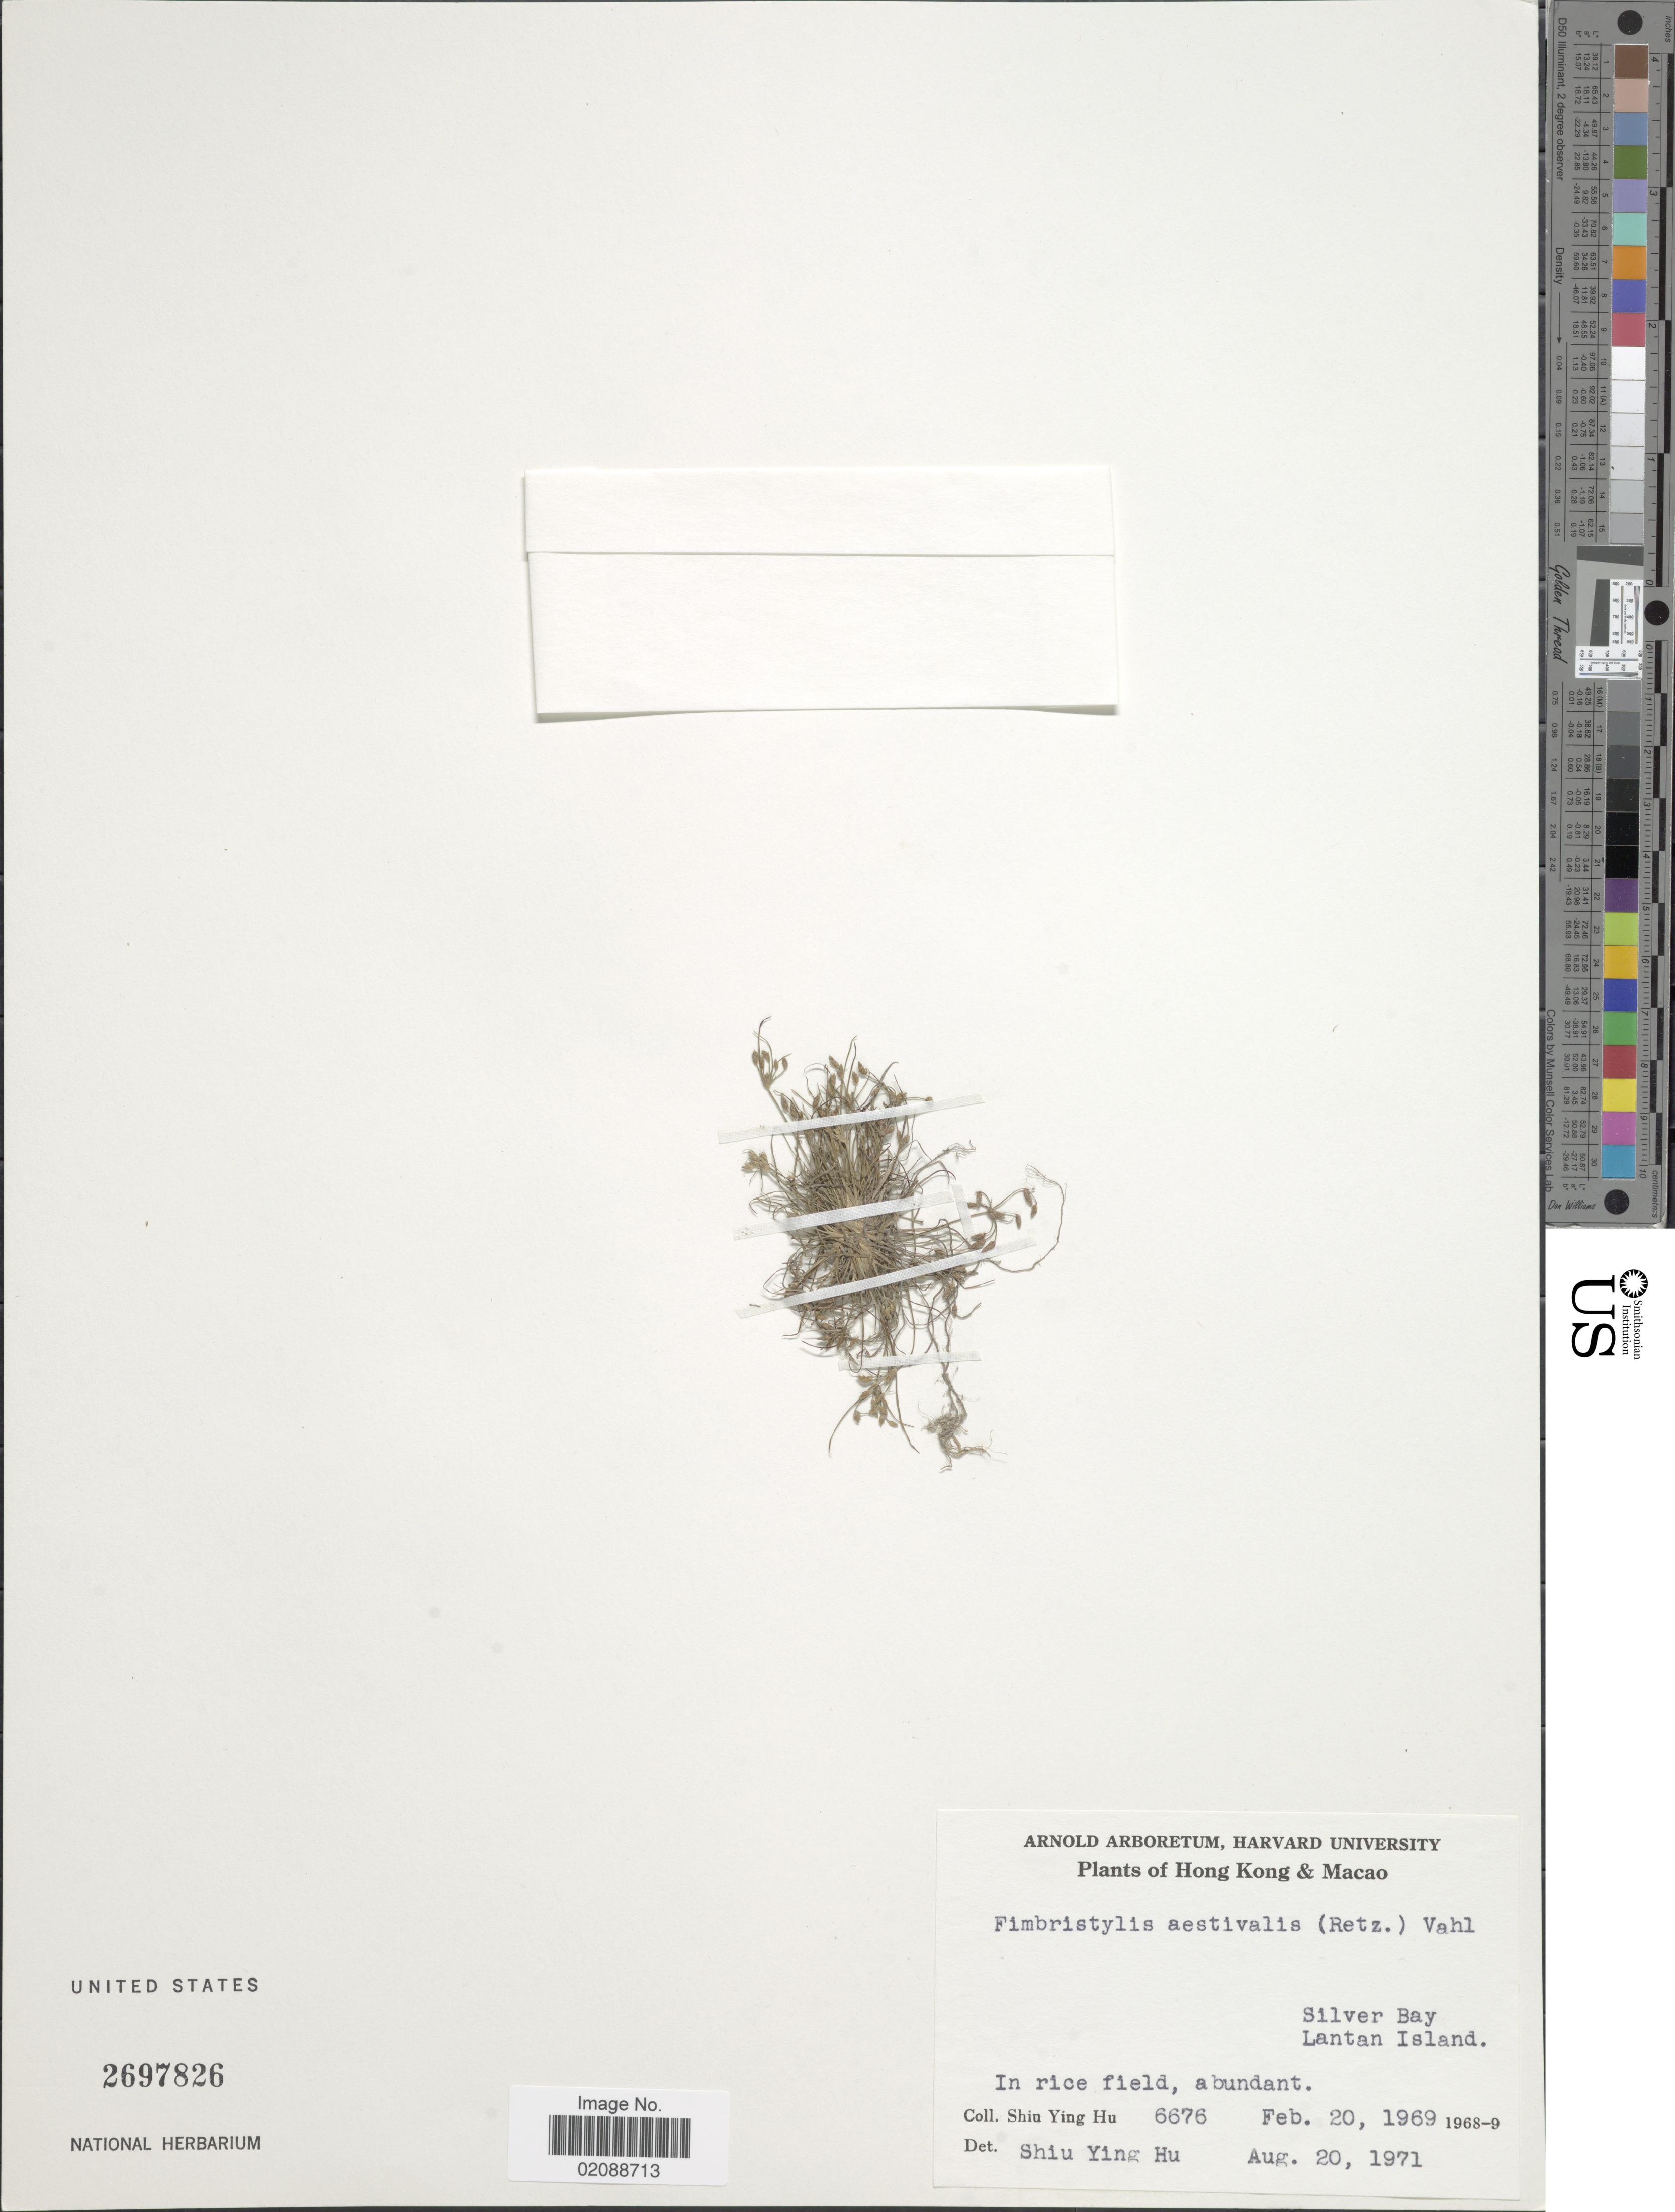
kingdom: Plantae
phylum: Tracheophyta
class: Liliopsida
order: Poales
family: Cyperaceae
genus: Fimbristylis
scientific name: Fimbristylis aestivalis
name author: (Retz.) Vahl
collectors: S. Y. Hu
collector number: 6676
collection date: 1969-02-20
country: China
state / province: Hong Kong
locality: Hong Kong & Macao, Silver Bay, Lantan Island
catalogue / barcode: US 2697826